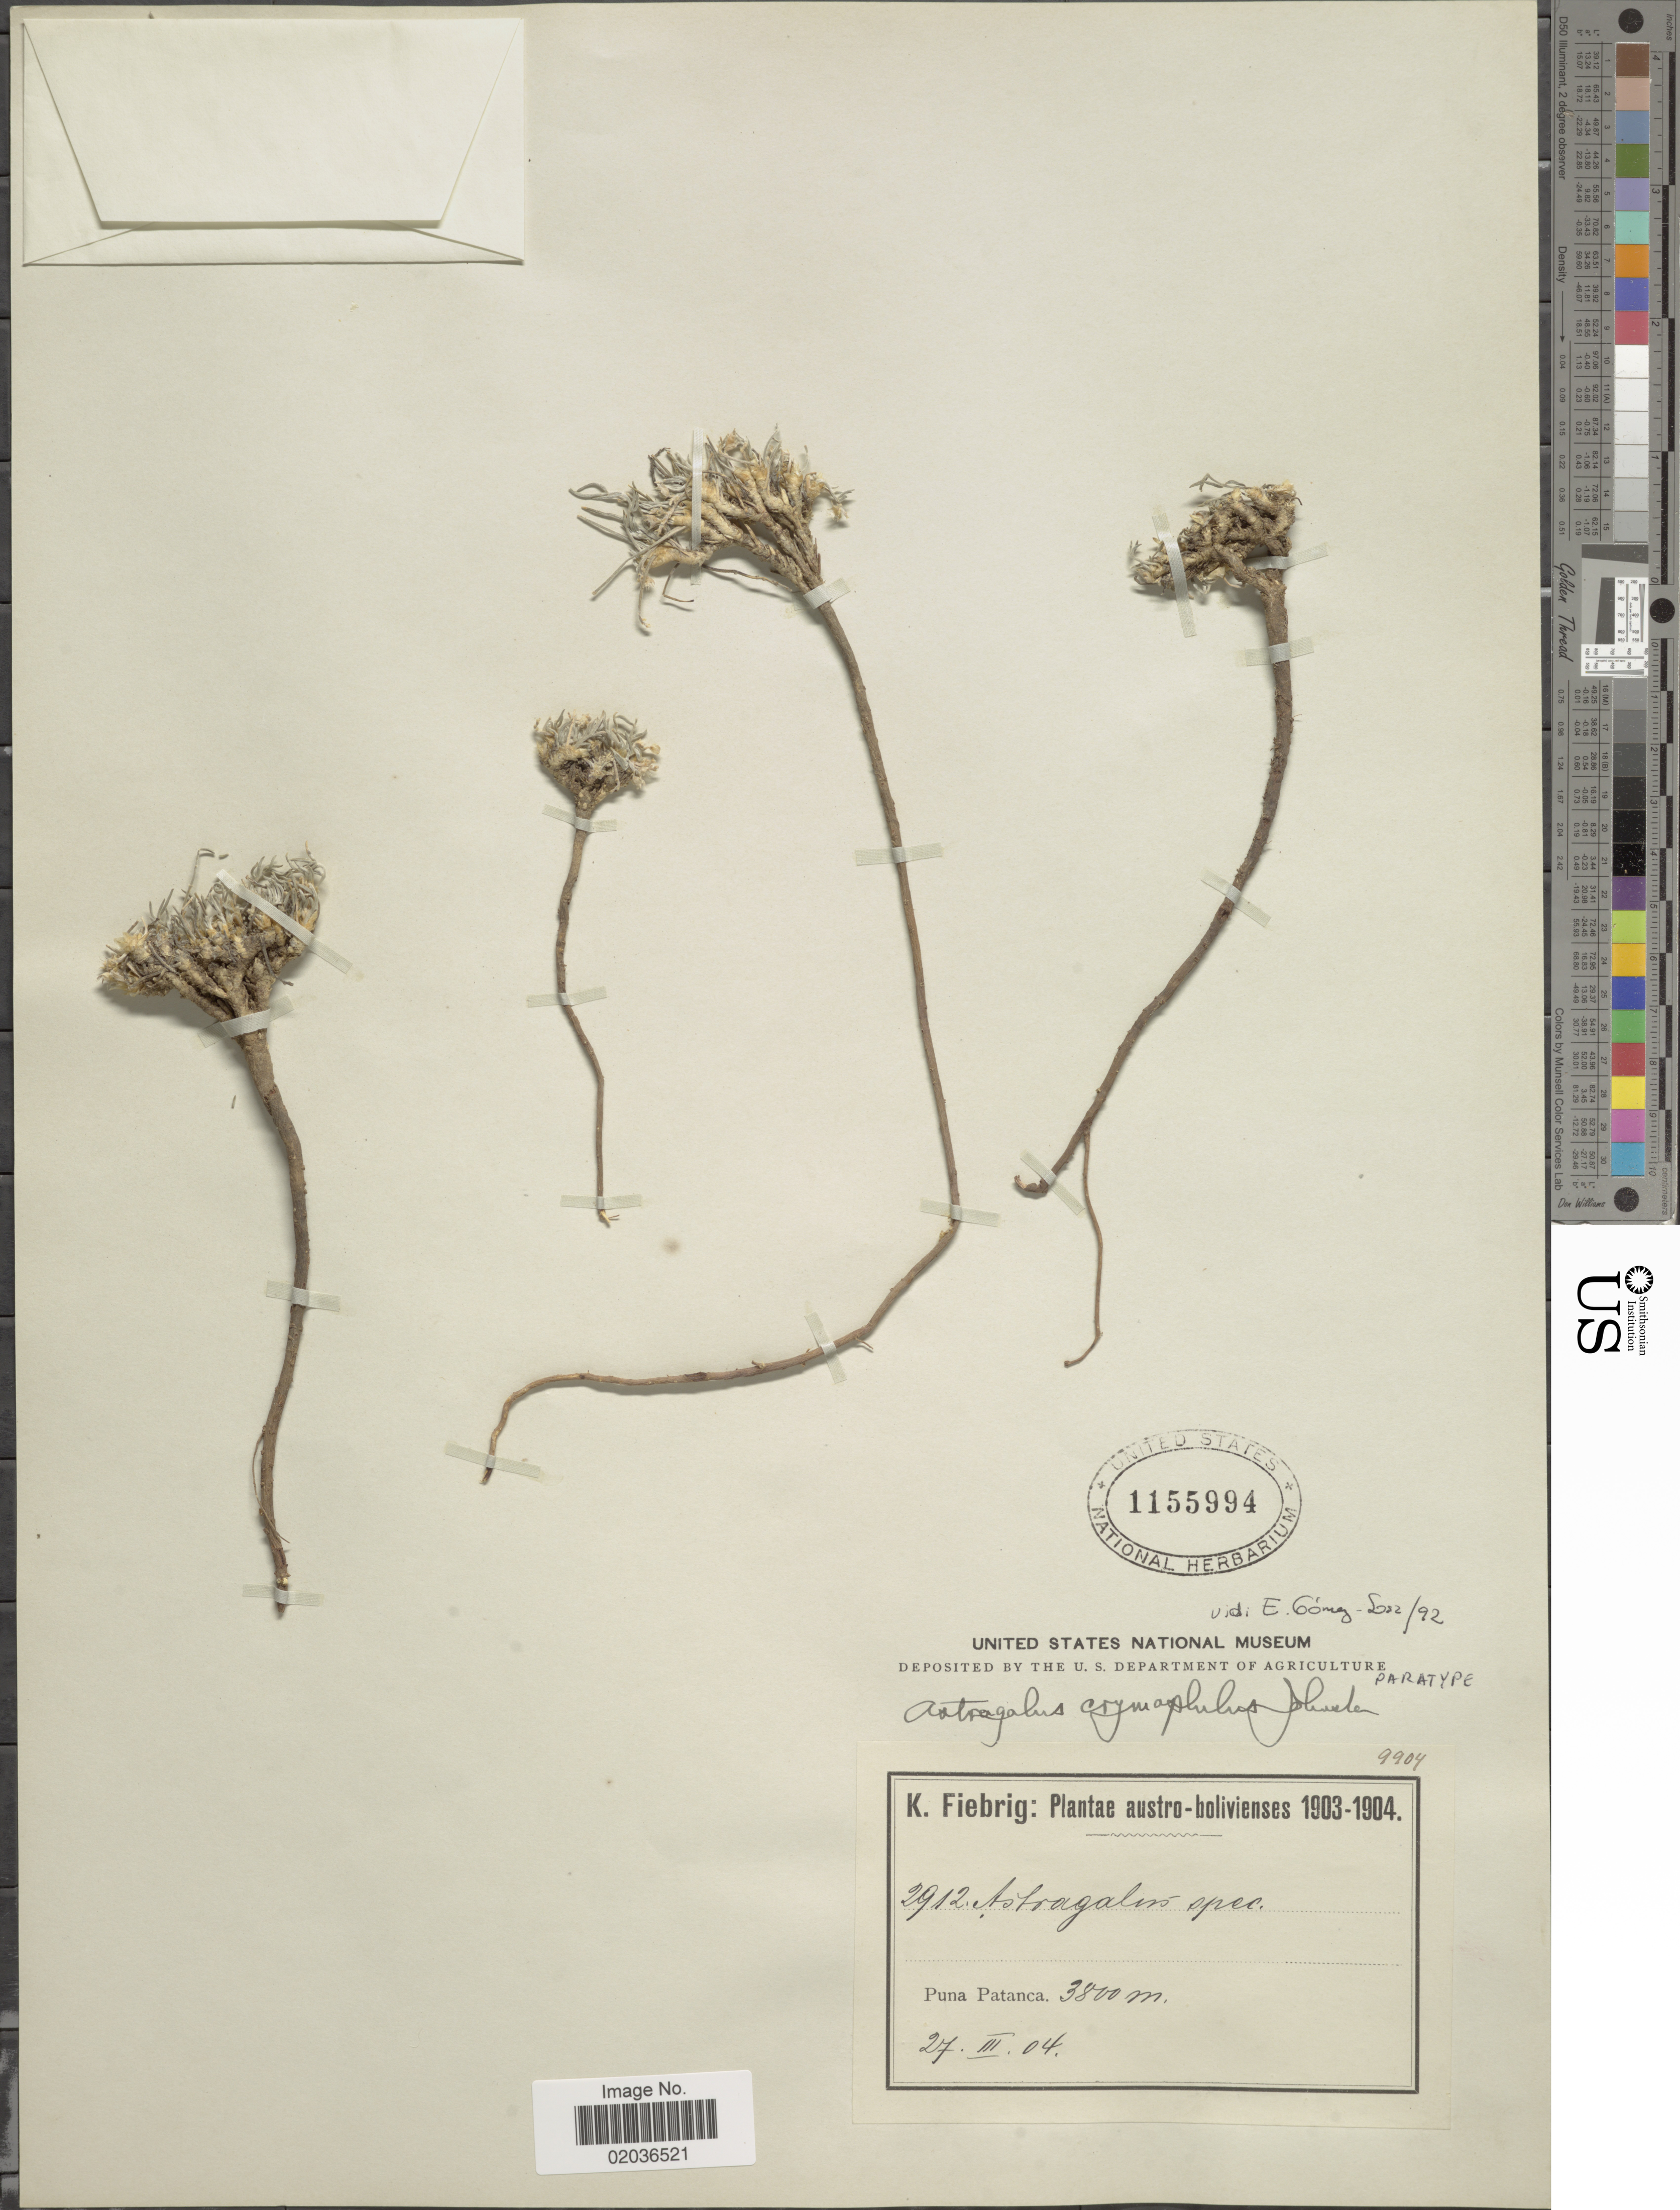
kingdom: Plantae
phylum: Tracheophyta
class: Magnoliopsida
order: Fabales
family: Fabaceae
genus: Astragalus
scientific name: Astragalus crymophilus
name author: I.M. Johnst.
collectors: K. Fiebrig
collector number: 2912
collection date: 1904-03-27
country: Bolivia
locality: Puna Patanca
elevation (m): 3800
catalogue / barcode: US 1155994